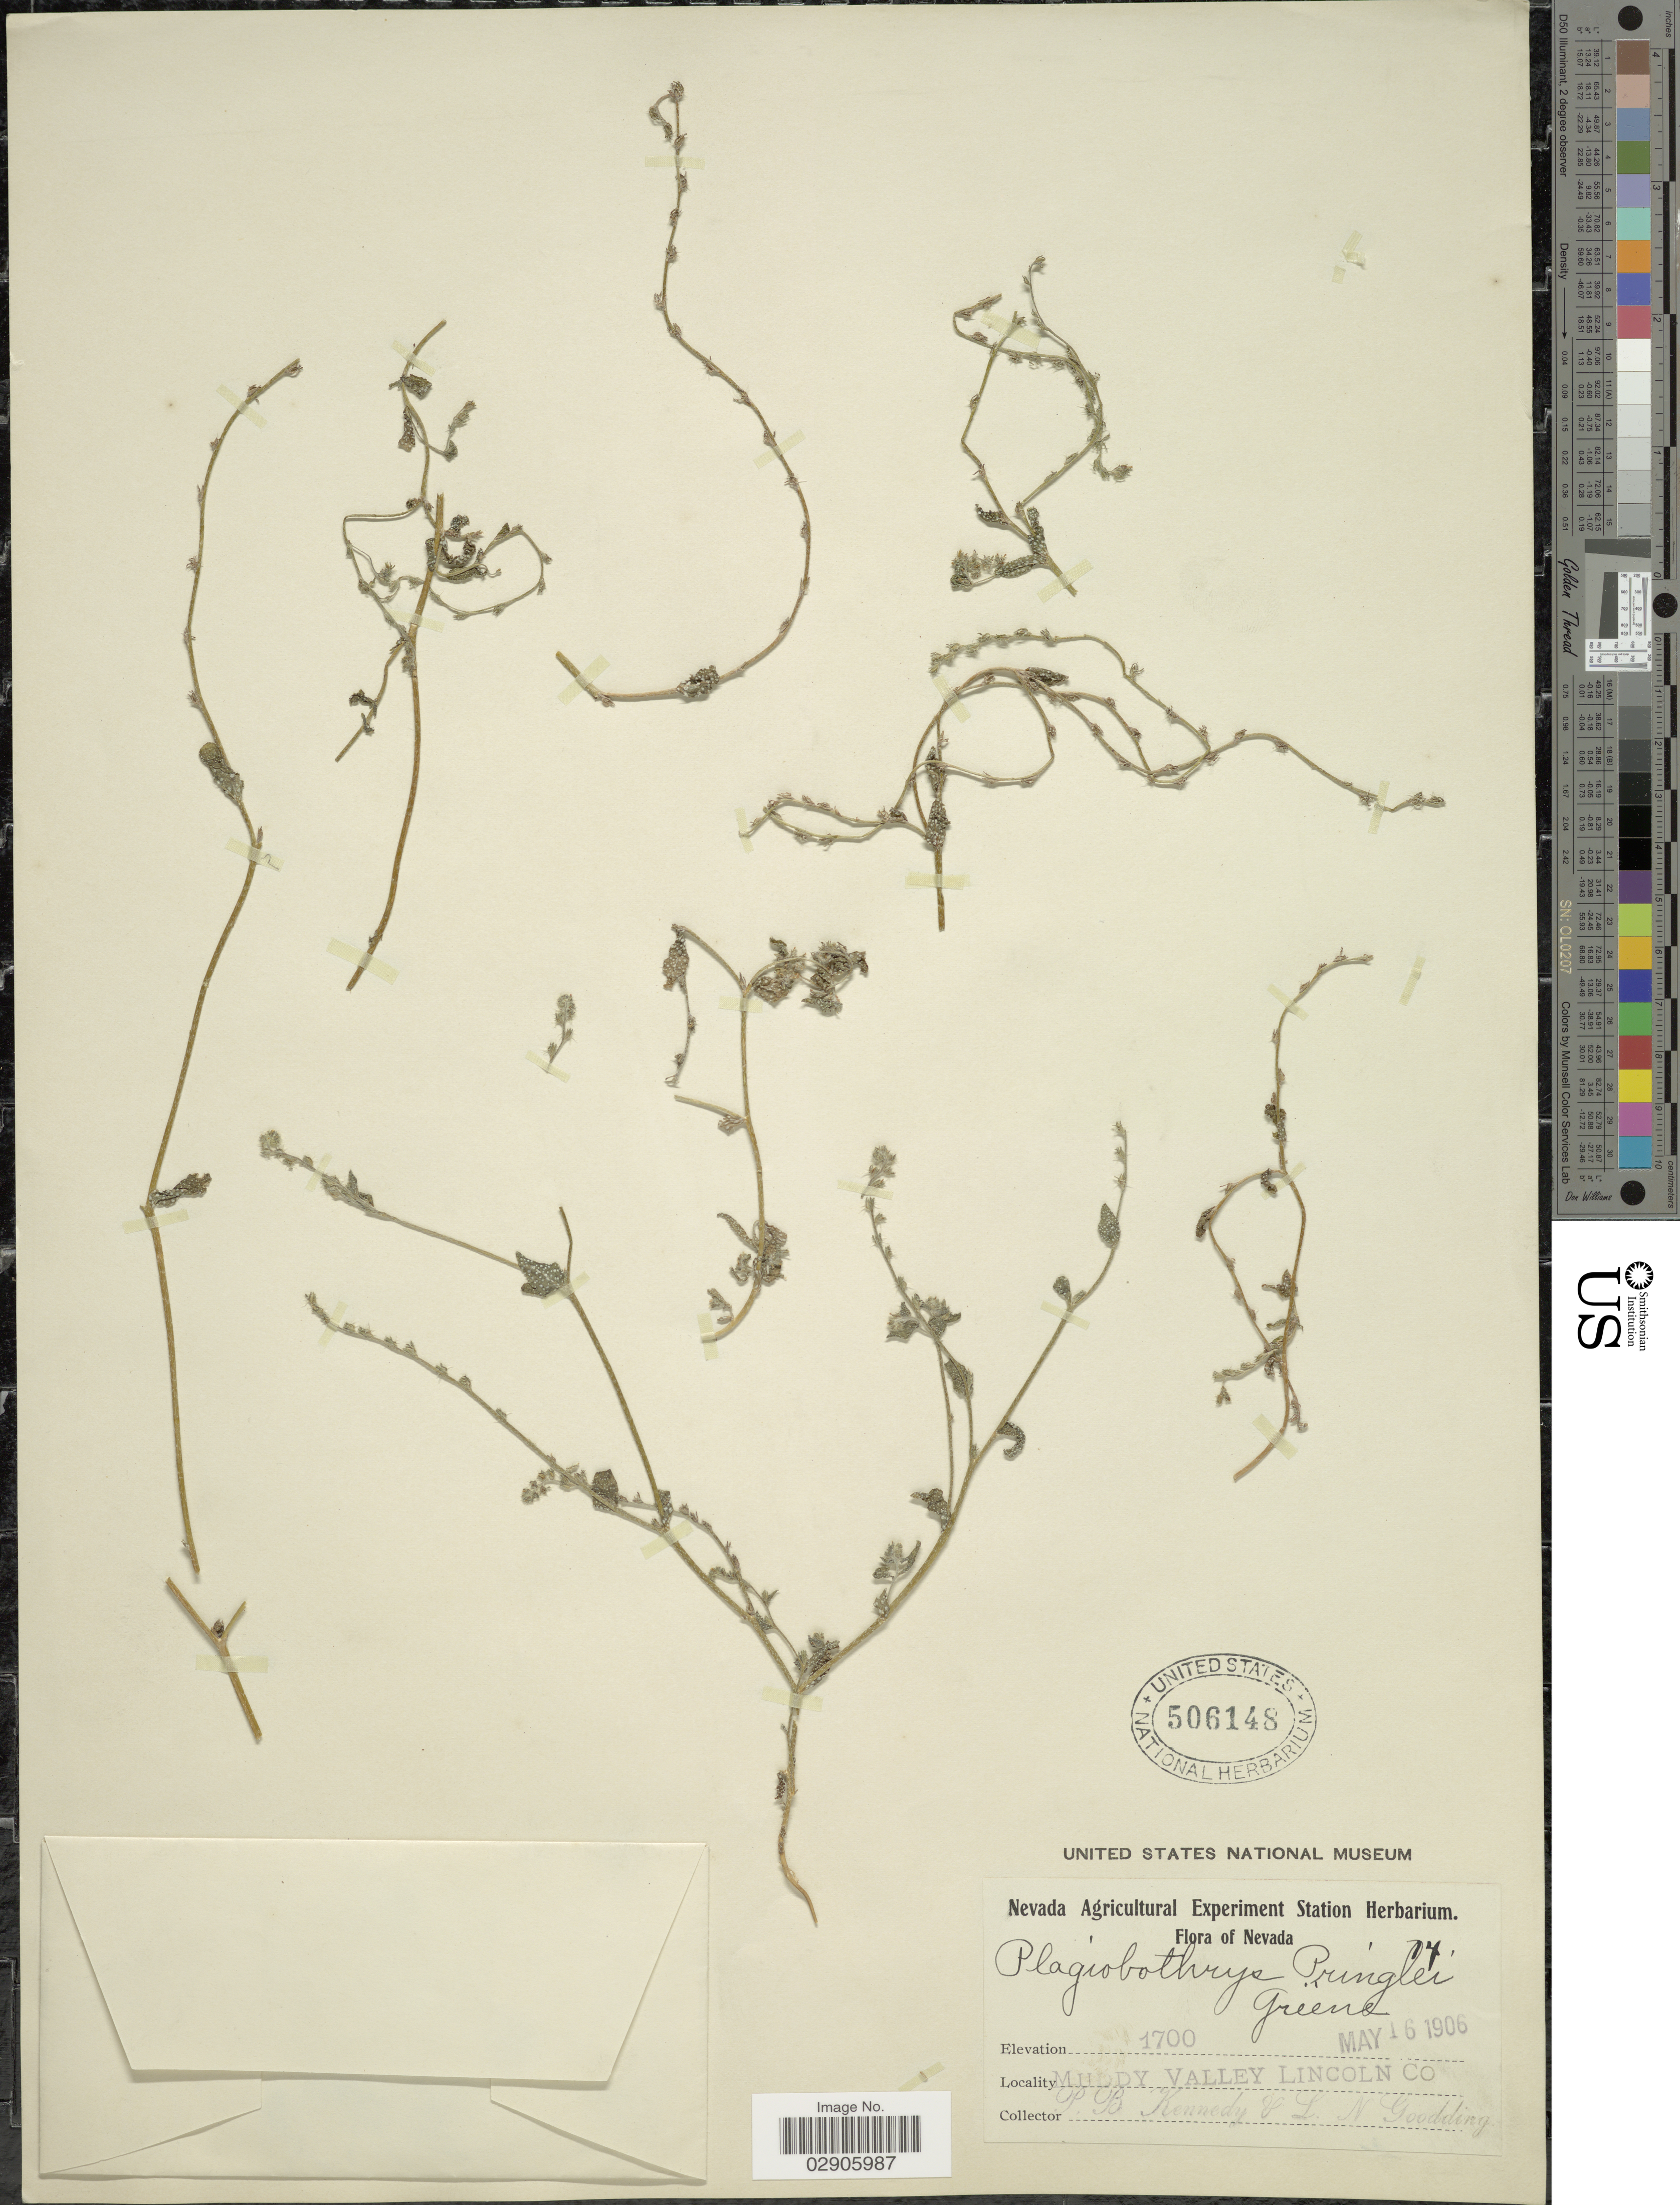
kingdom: Plantae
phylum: Tracheophyta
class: Magnoliopsida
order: Boraginales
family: Boraginaceae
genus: Plagiobothrys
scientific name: Plagiobothrys pringlei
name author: Greene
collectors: P. B. Kennedy & L. N. Goodding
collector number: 14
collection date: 1906-05-16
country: United States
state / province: Nevada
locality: Muddy Valley, Lincoln Co.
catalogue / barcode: US 506148